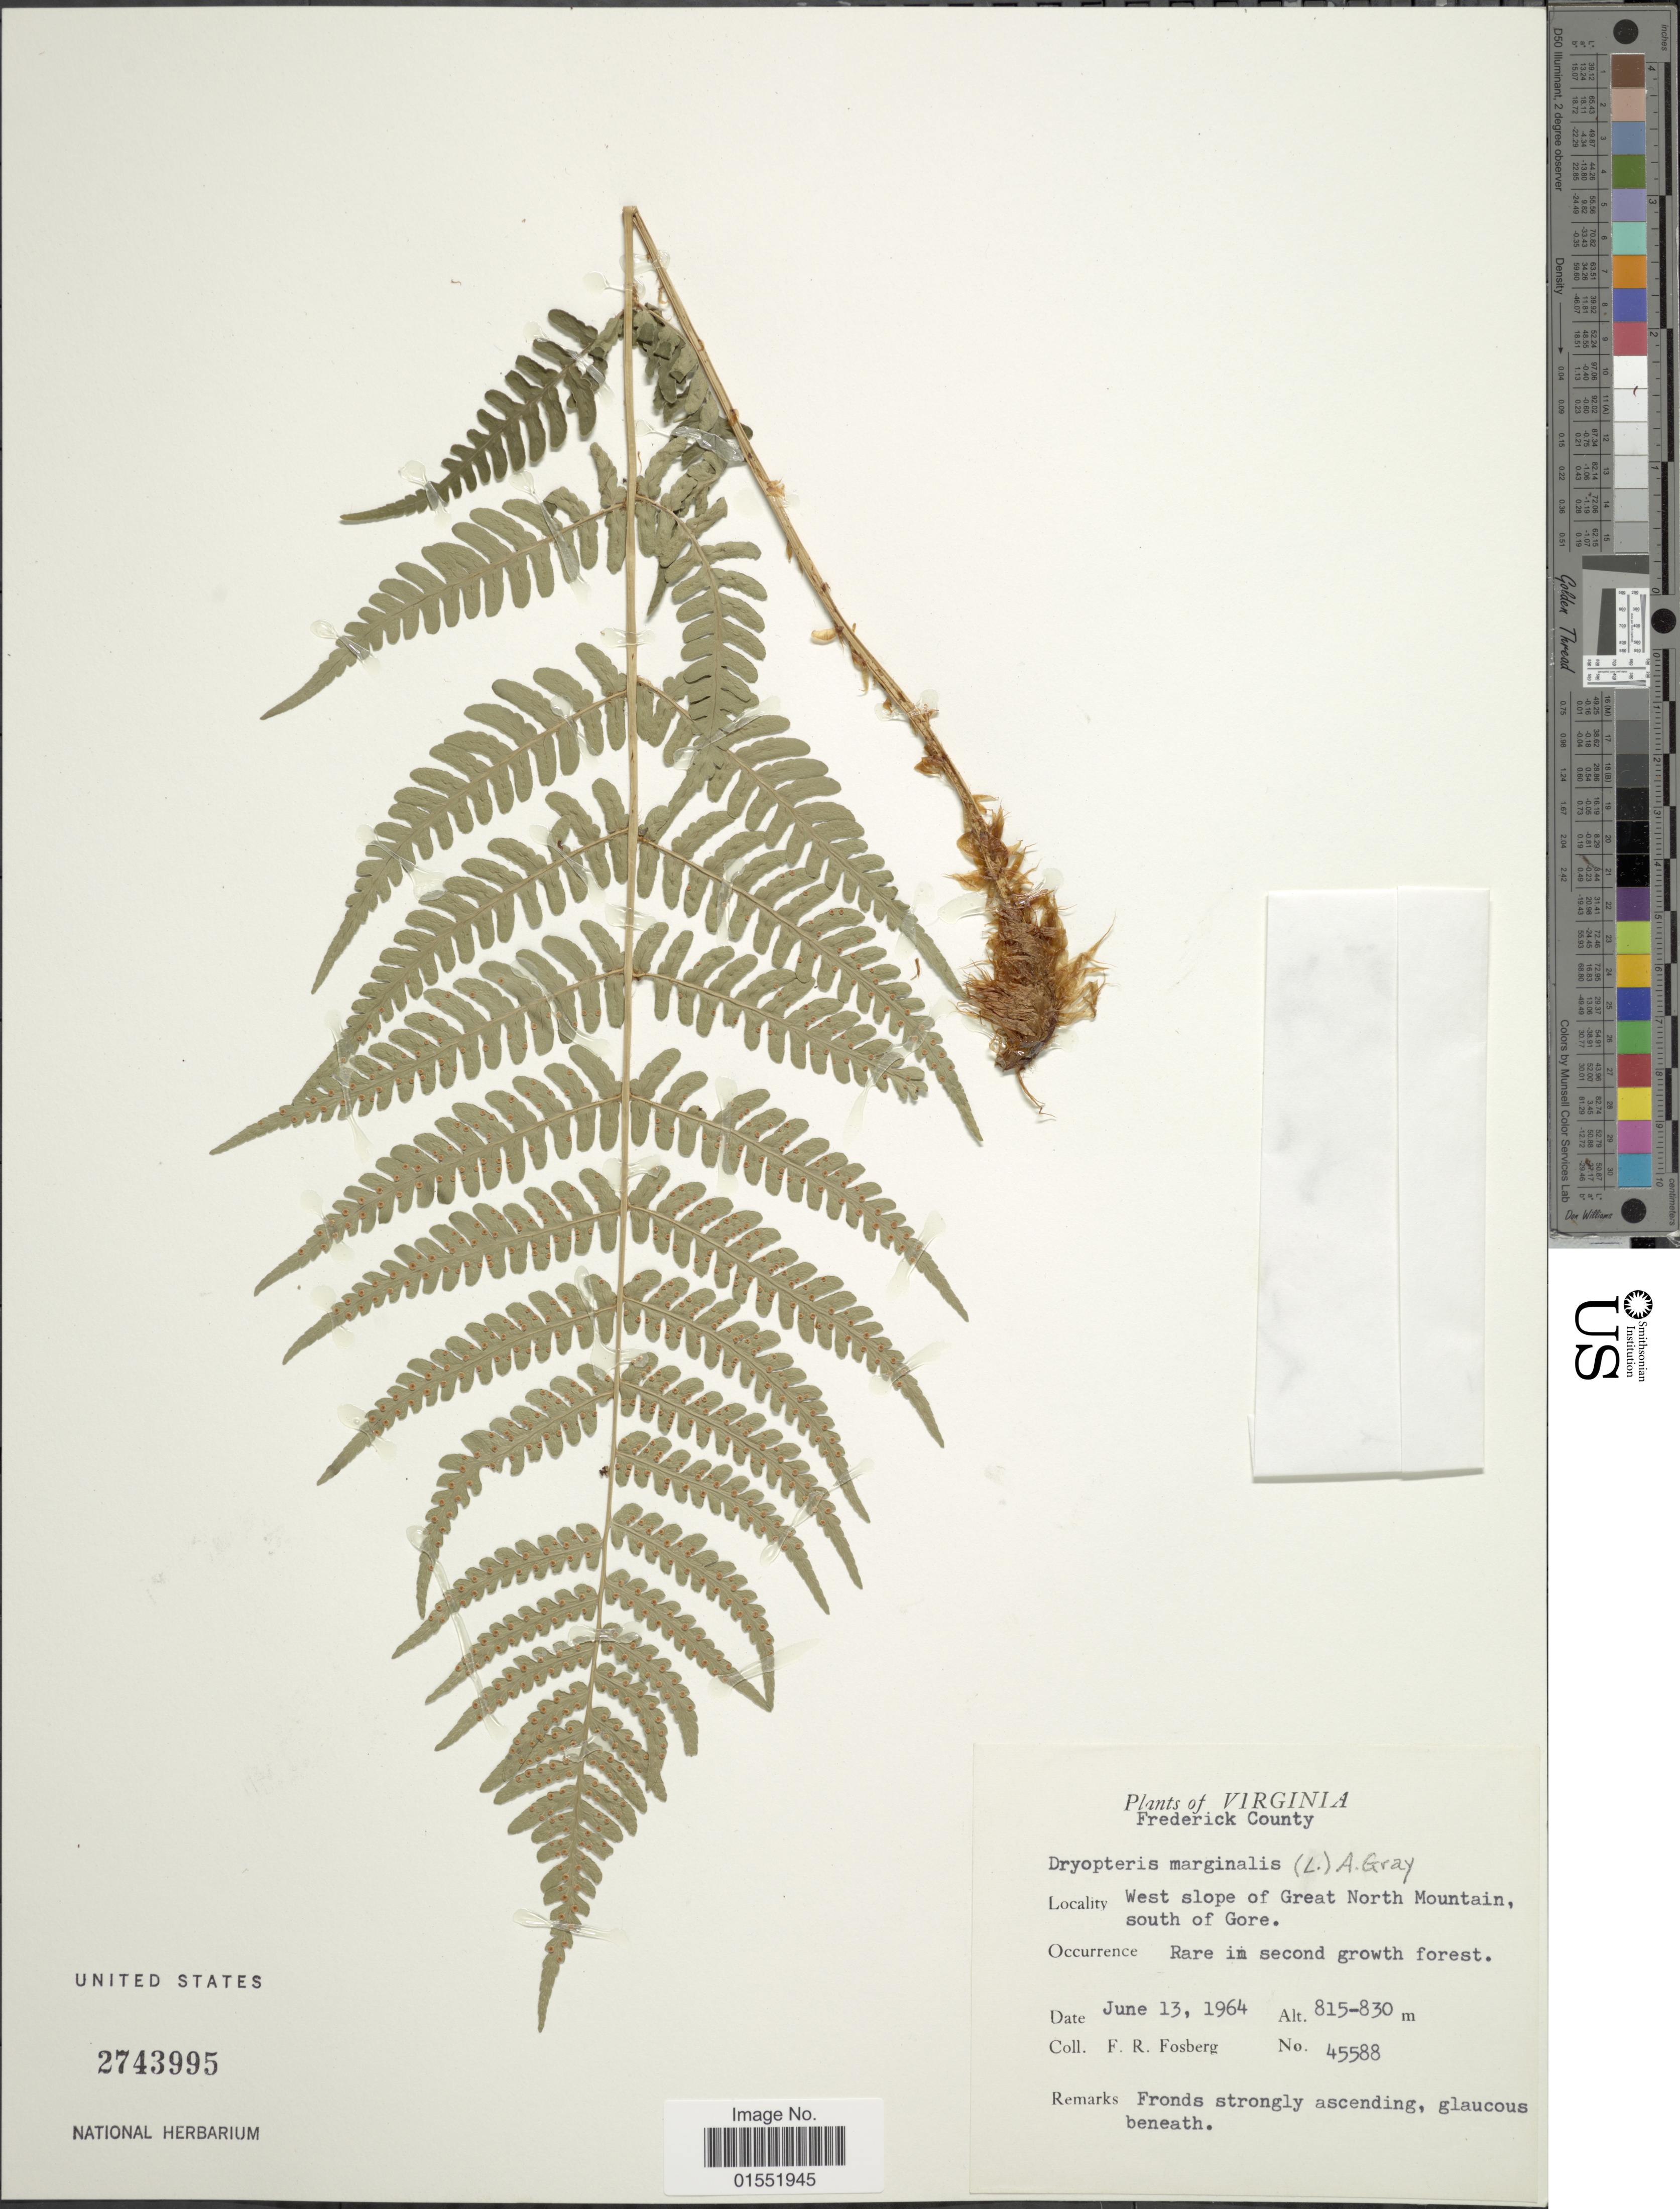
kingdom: Plantae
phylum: Tracheophyta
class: Polypodiopsida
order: Polypodiales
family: Dryopteridaceae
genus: Dryopteris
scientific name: Dryopteris marginalis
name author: (L.) A. Gray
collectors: F. R. Fosberg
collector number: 45588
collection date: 1964-06-13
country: United States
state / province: Virginia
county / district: Frederick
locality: Frederick County. West slope of Great North Mountain, south of Gore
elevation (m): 815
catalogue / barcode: US 2743995